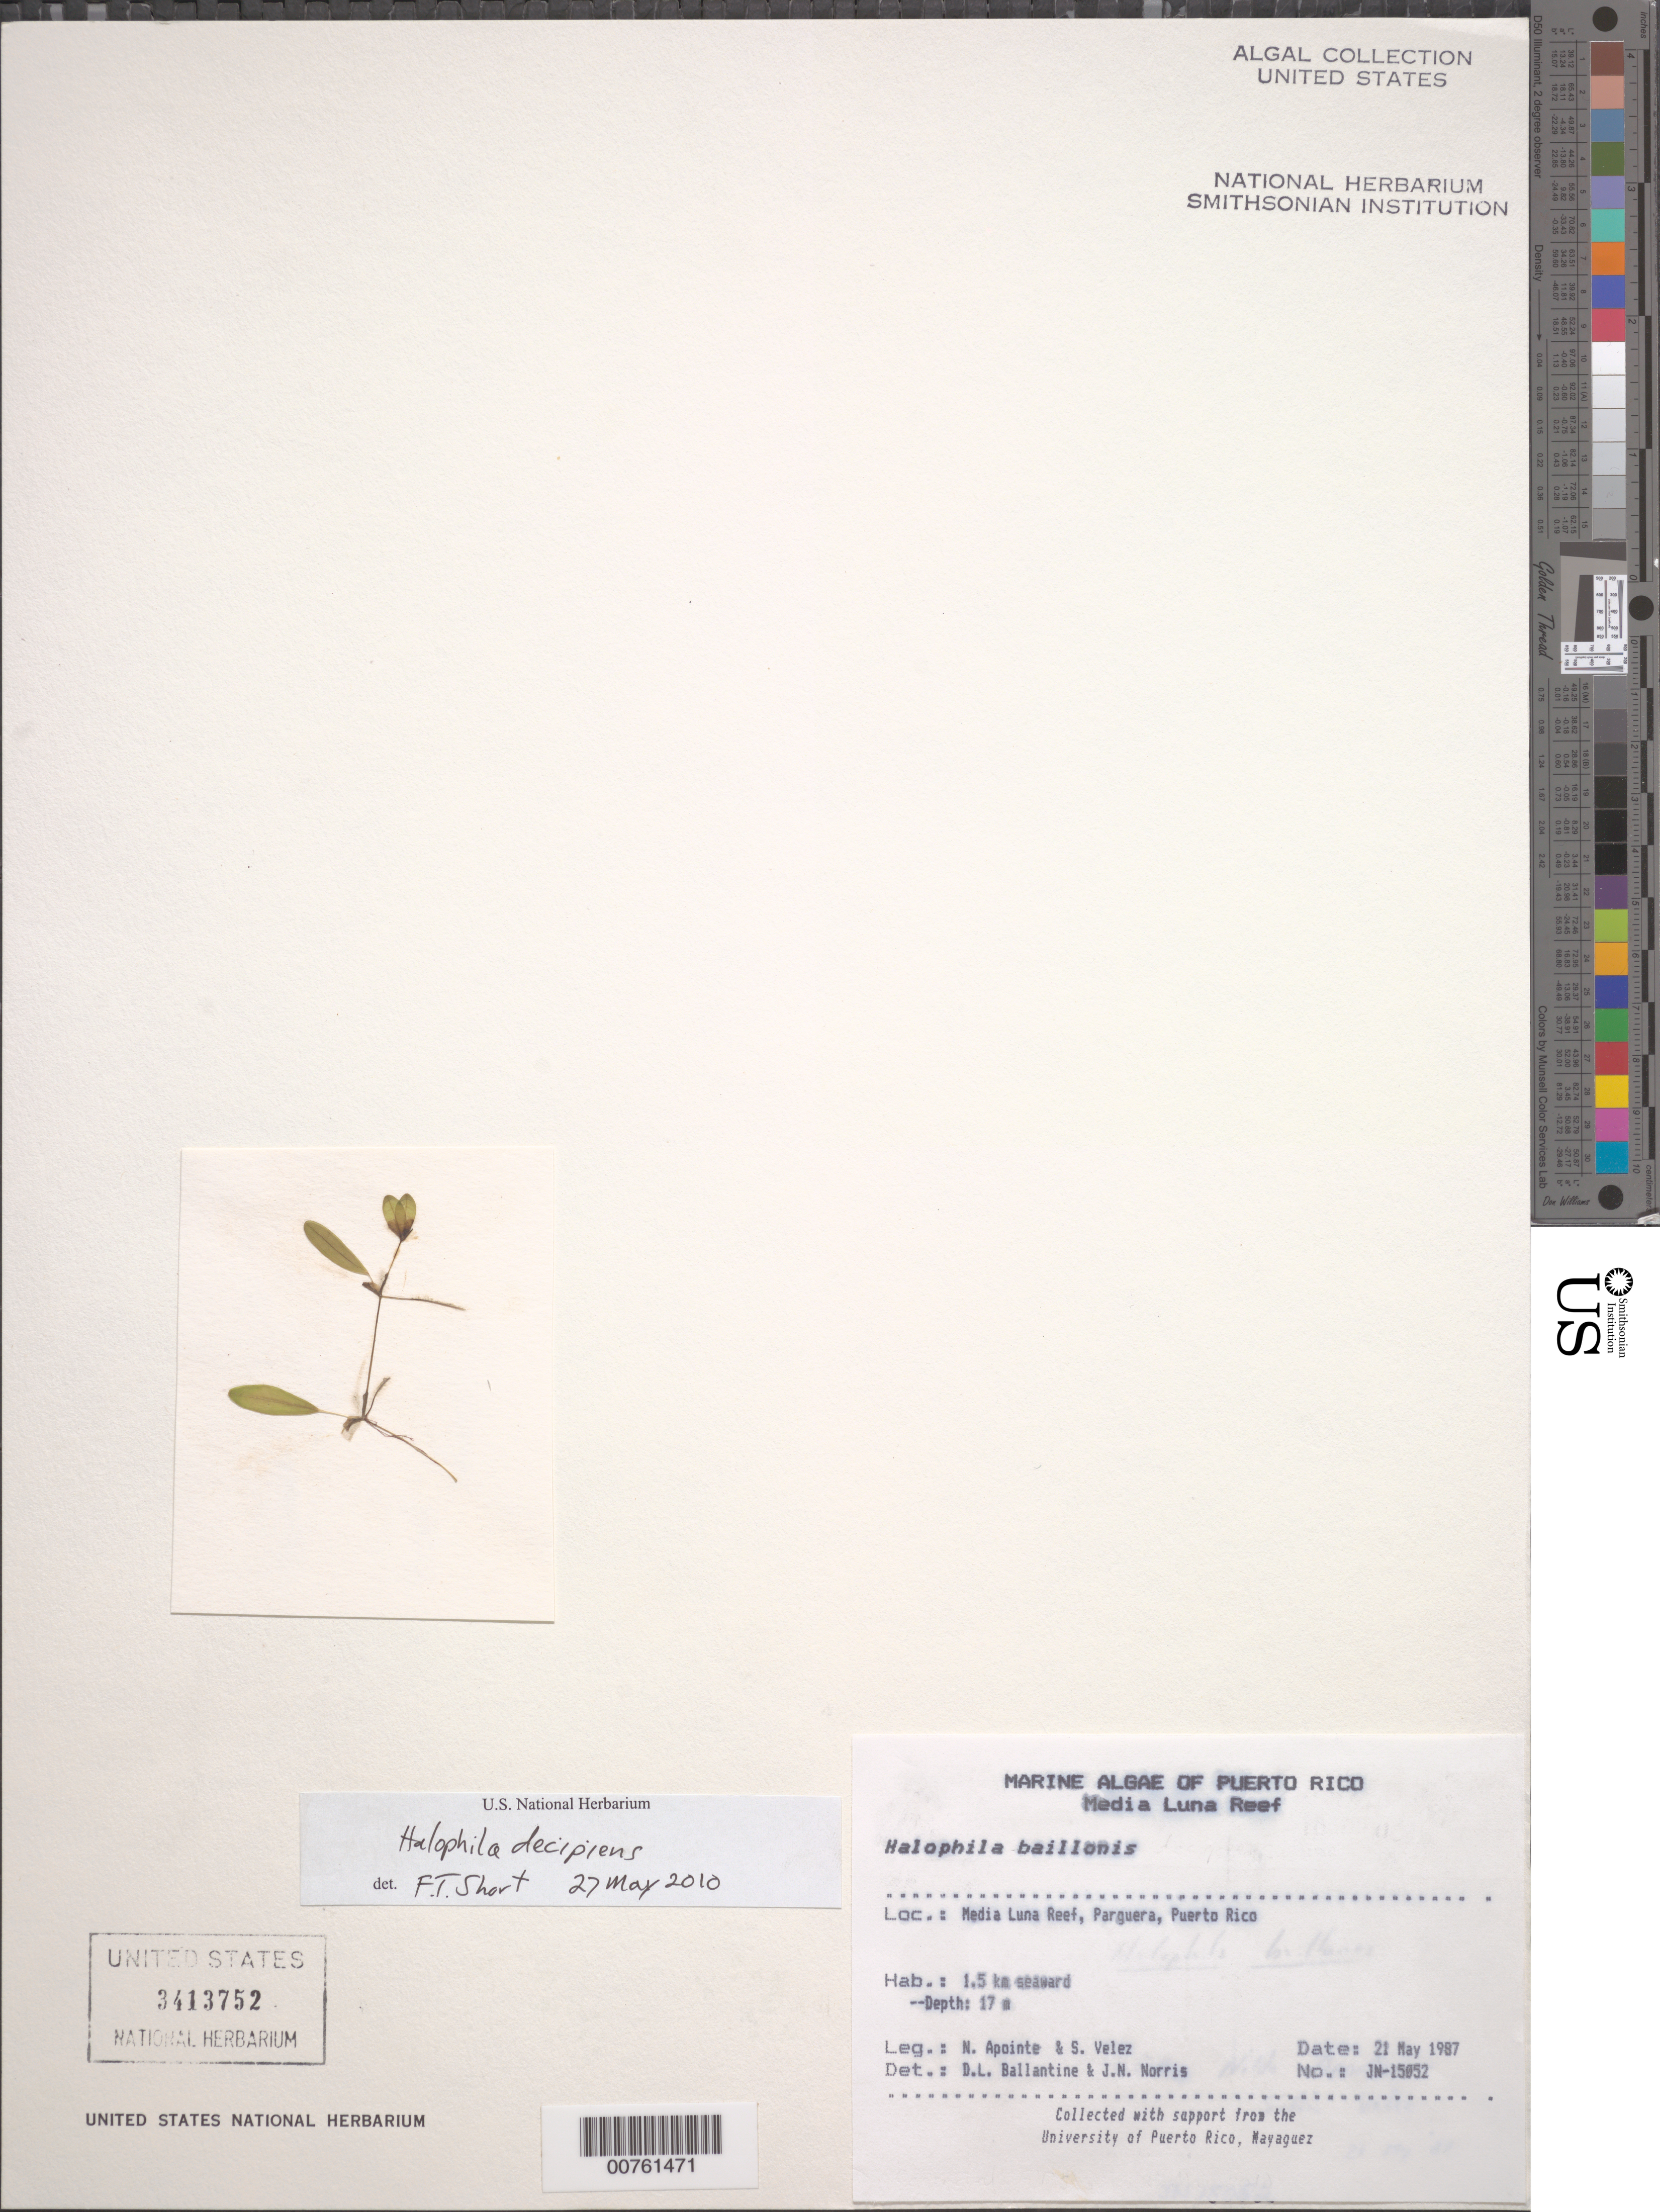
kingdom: Plantae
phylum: Tracheophyta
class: Liliopsida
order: Alismatales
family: Hydrocharitaceae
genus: Halophila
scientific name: Halophila decipiens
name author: Ostenf.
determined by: Short, F. T.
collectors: N. E. Aponte & S. Velez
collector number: JN15052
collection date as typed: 21 May 1987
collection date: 1987-05-21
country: Puerto Rico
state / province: Lajas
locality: Lajas: Media Luna Reef; Parguera.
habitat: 1.5 km seaward.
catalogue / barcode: US 3413752